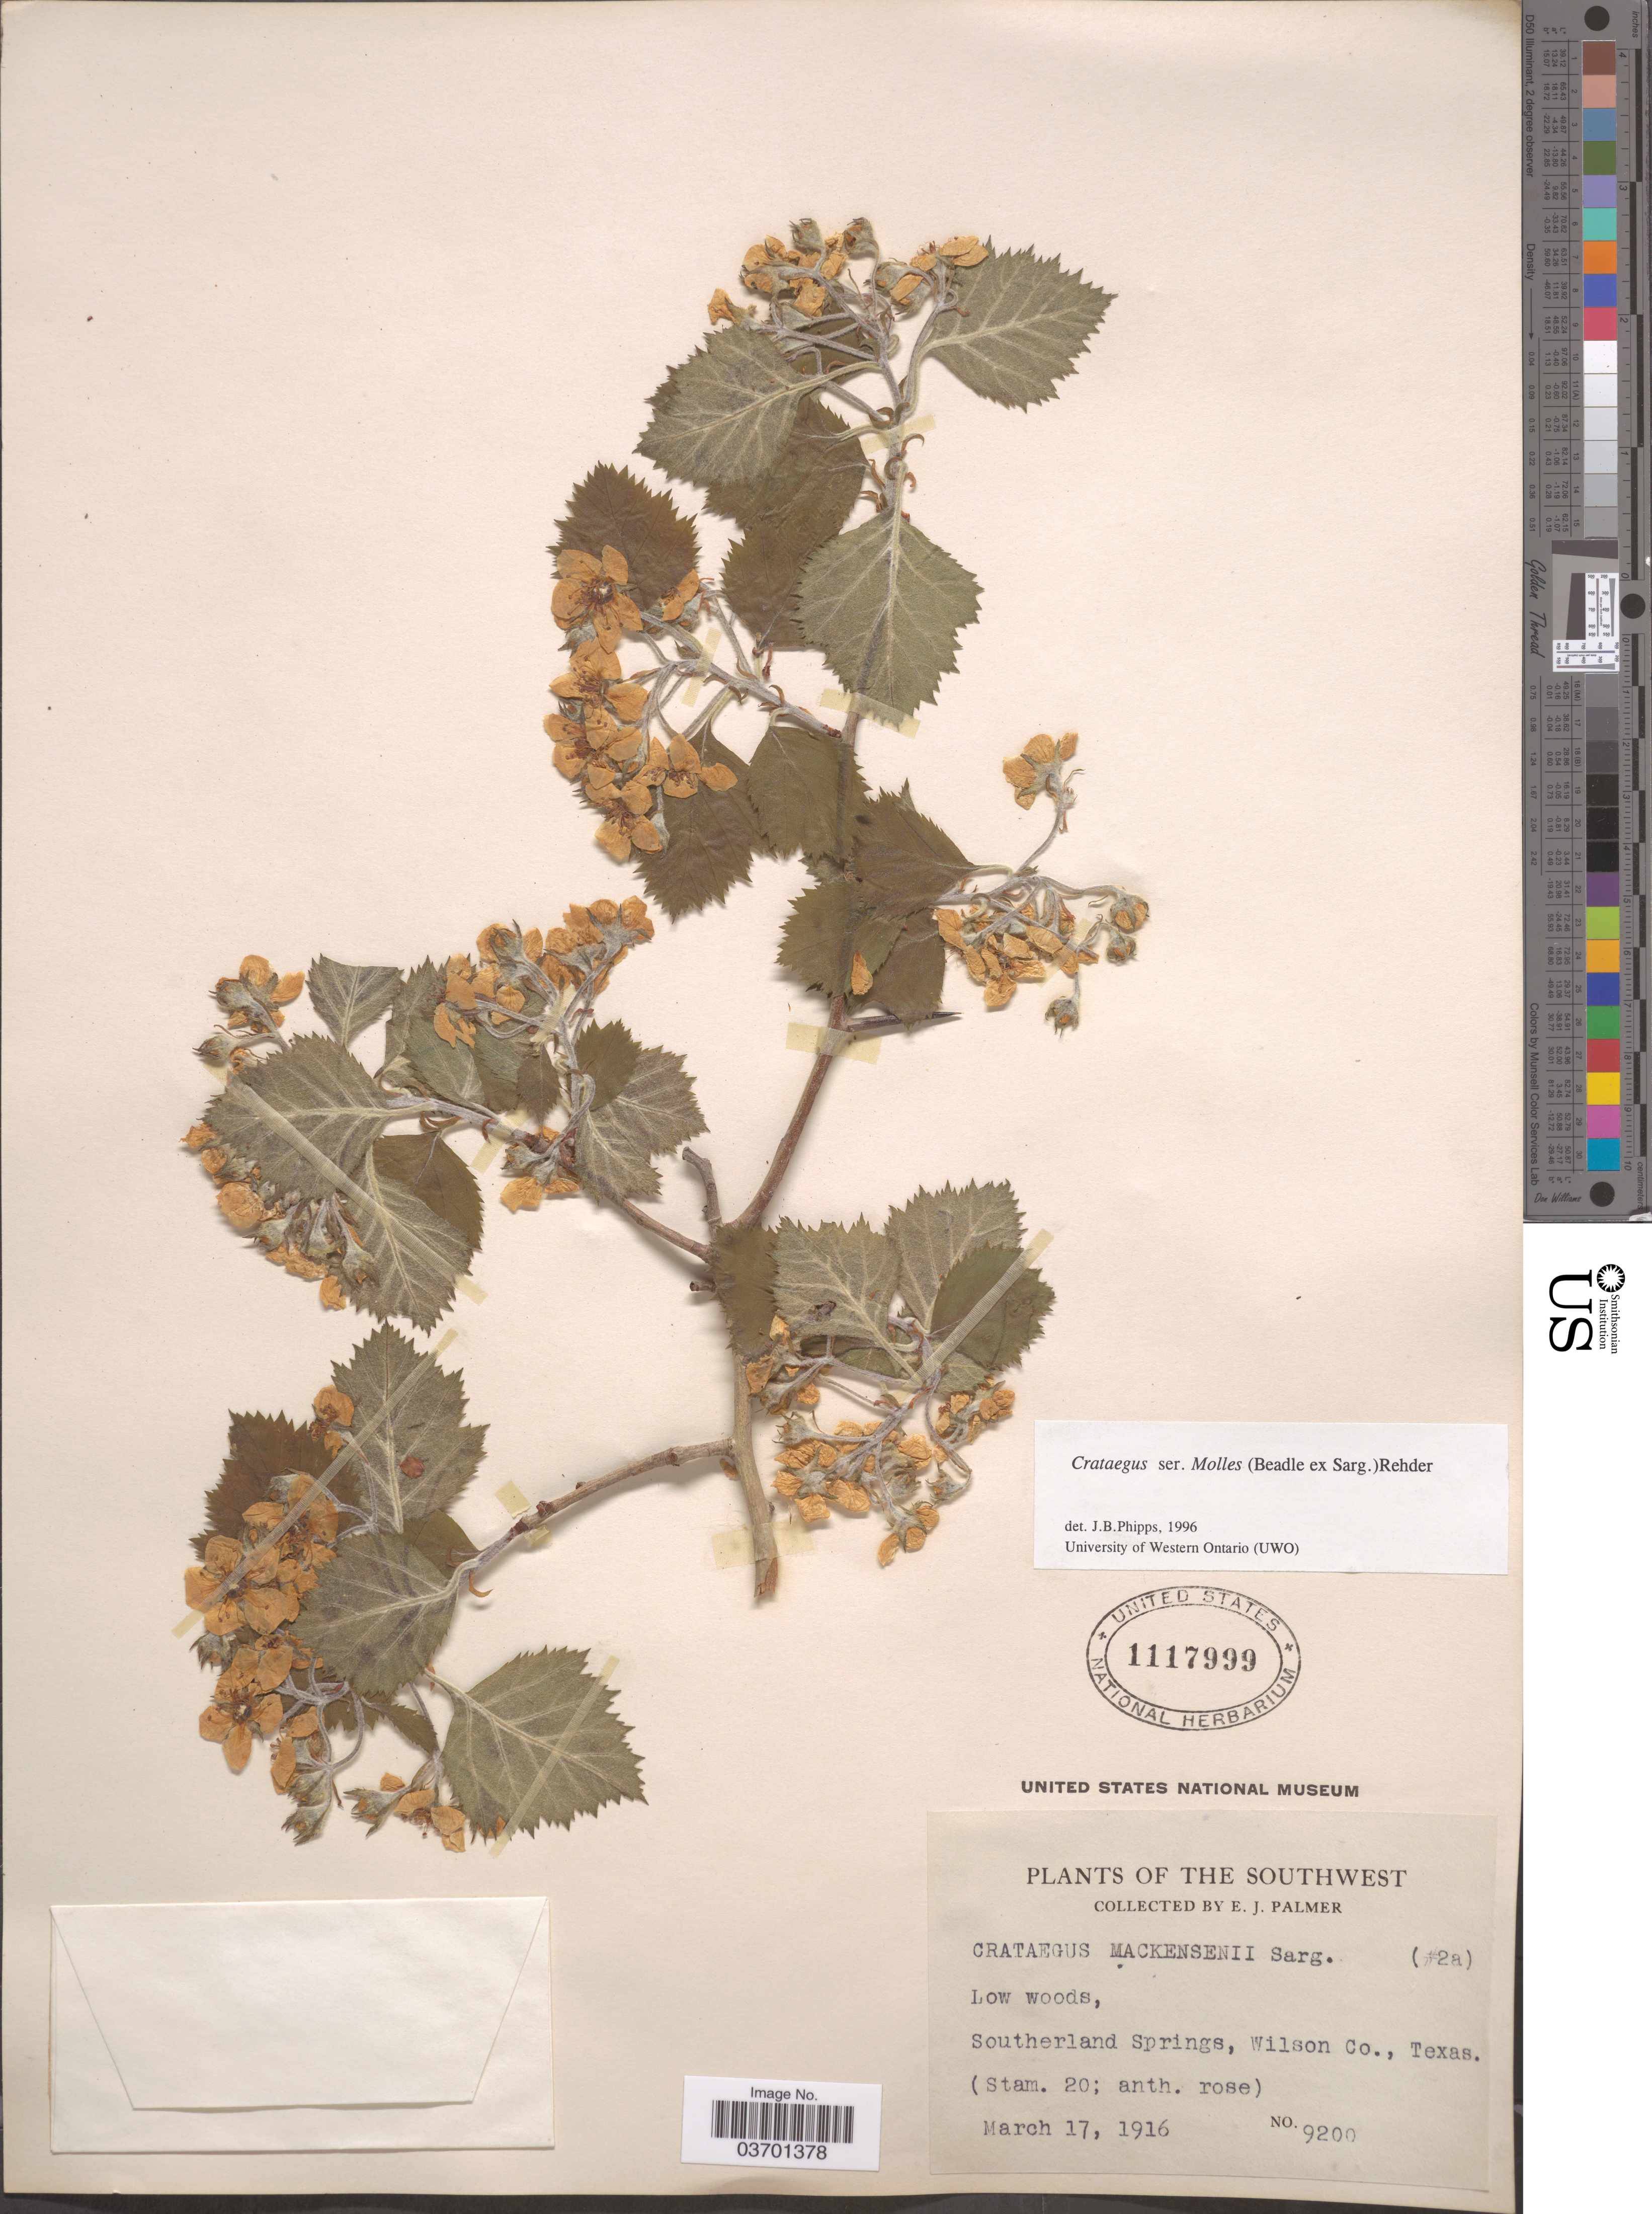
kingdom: Plantae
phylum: Tracheophyta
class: Magnoliopsida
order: Rosales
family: Rosaceae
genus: Crataegus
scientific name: Crataegus pruinosa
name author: (H.L. Wendl.) K. Koch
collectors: E. J. Palmer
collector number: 9200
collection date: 1916-03-17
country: United States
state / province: Texas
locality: The Southwest. Southerland Springs, Wilson County.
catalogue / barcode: US 1117999